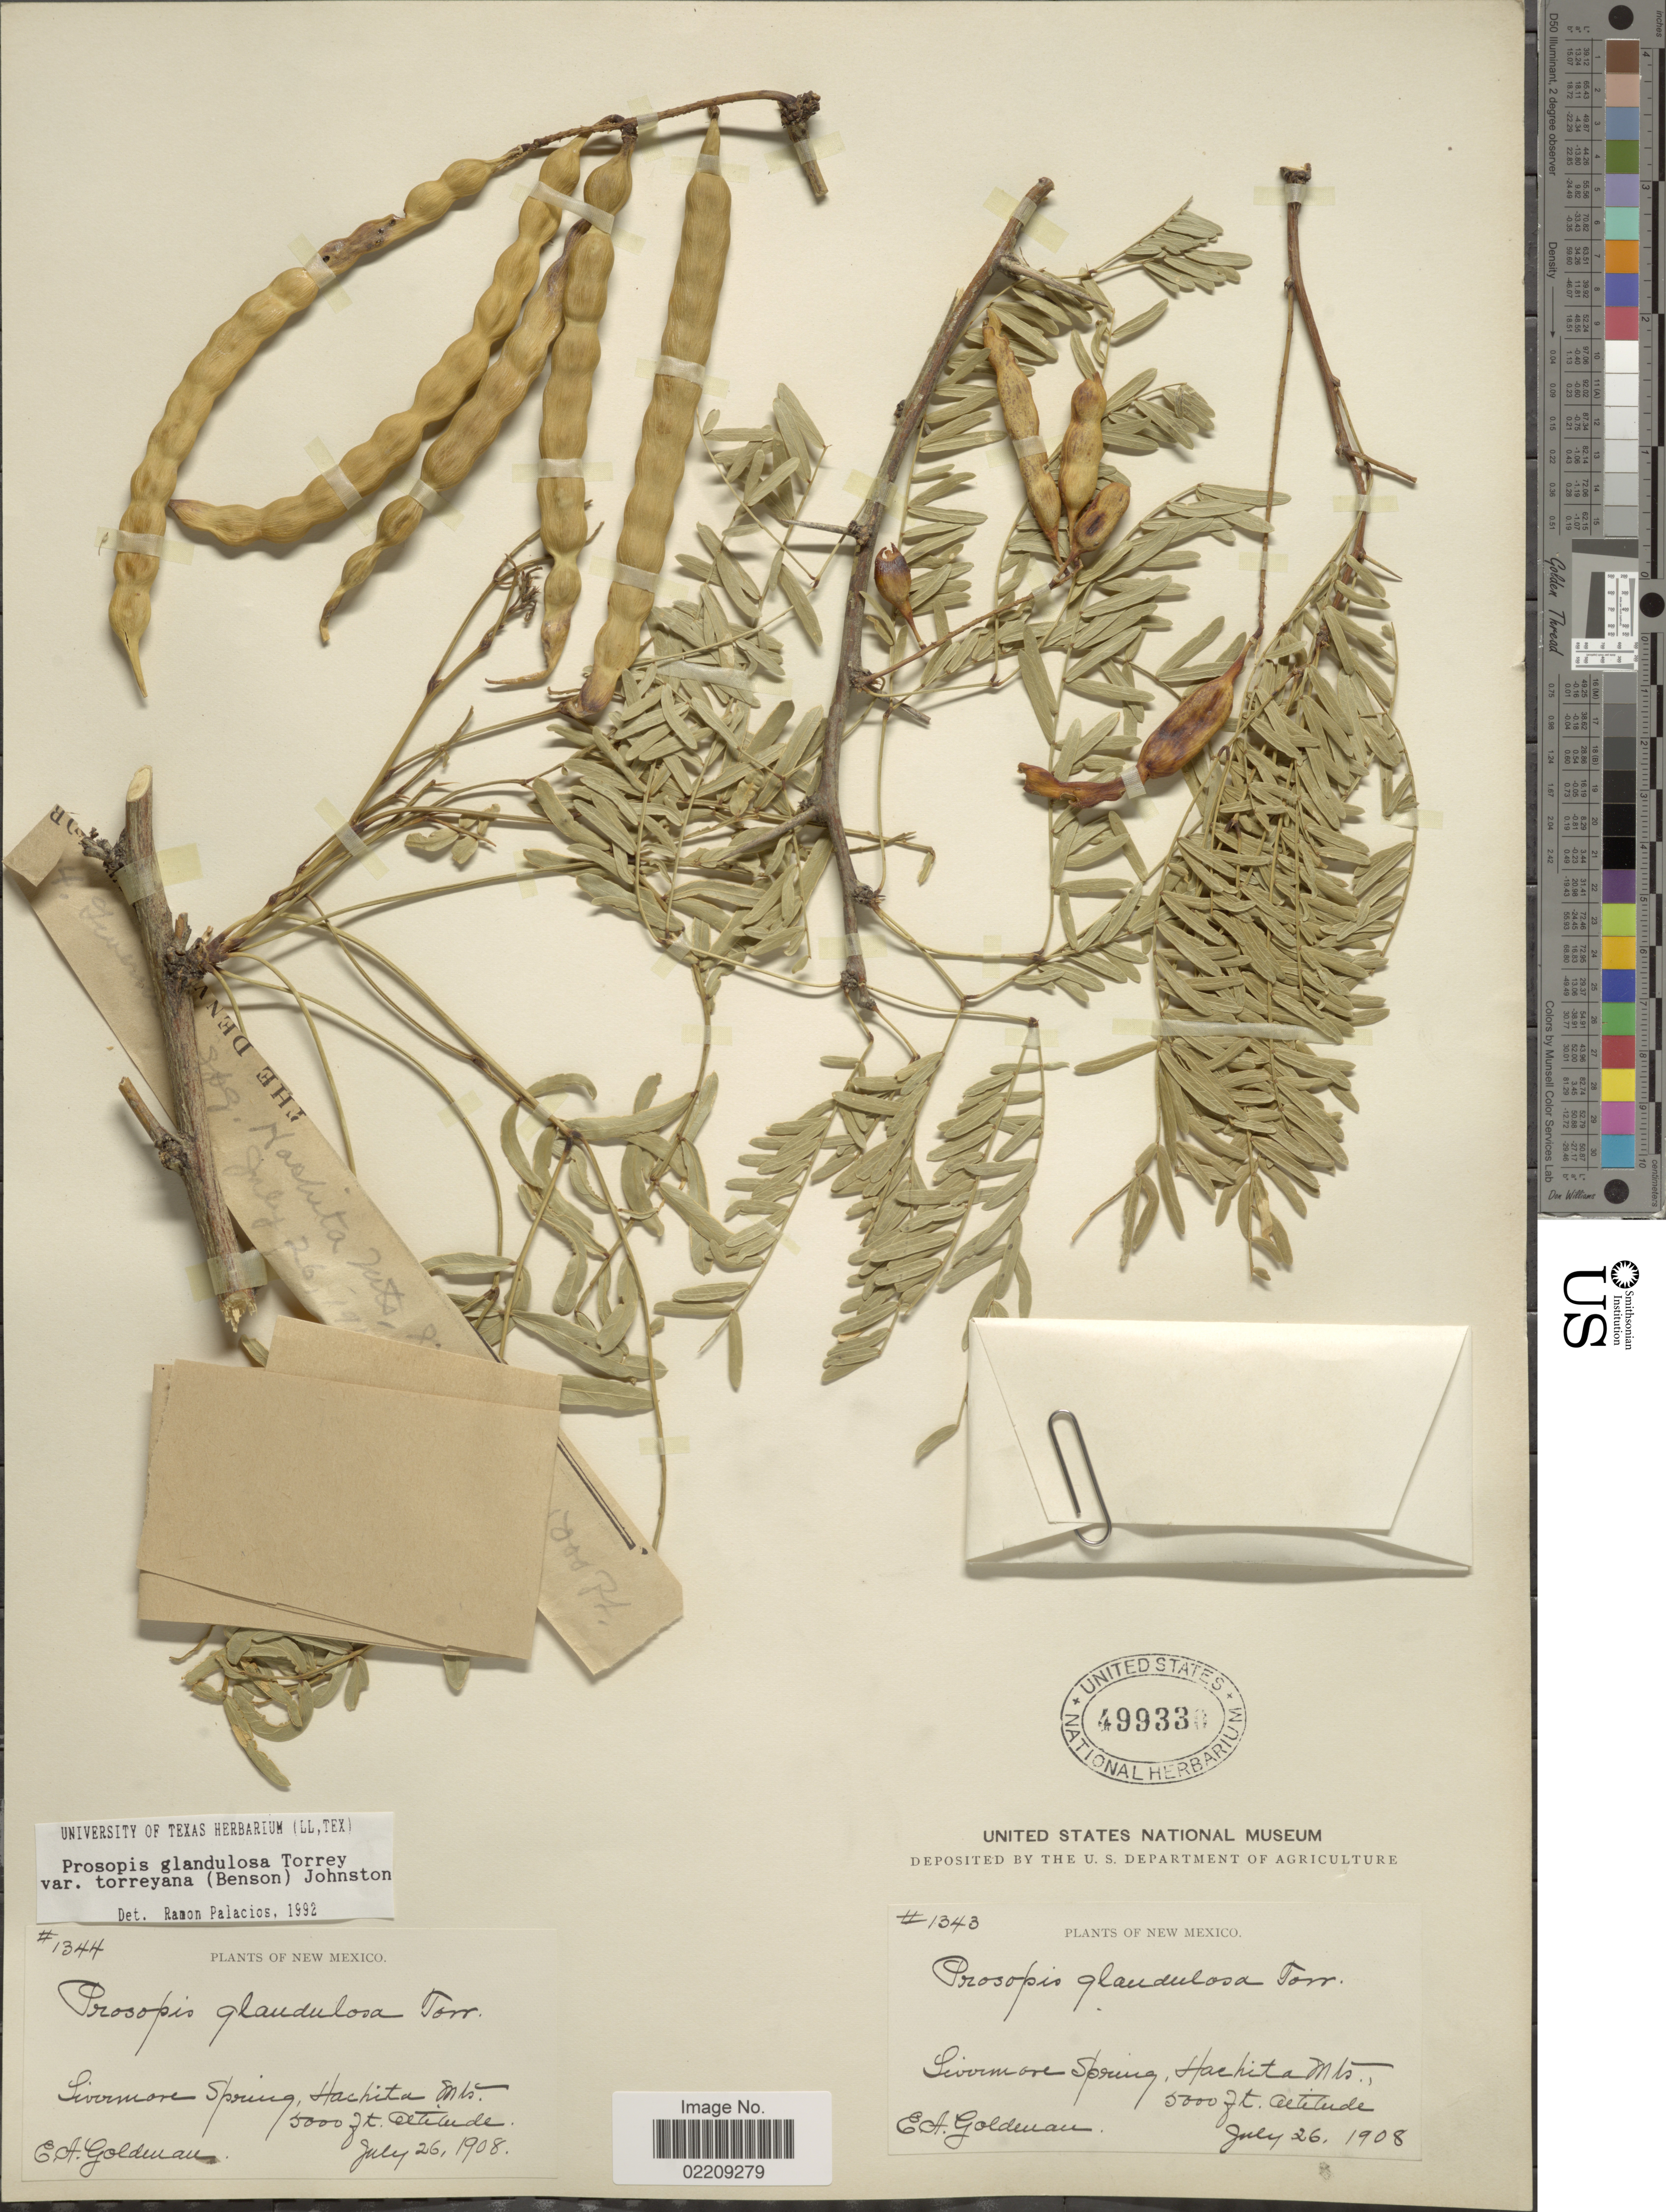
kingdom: Plantae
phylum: Tracheophyta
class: Magnoliopsida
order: Fabales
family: Fabaceae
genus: Neltuma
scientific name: Neltuma odorata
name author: (Torr. & Frém.) C. E. Hughes & G.P. Lewis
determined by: Strong, Mark T., (BOT), Smithsonian Institution - National Museum of Natural History (UNITED STATES)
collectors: E. A. Goldman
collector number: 1343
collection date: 1908-07-26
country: United States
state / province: New Mexico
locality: Livermore Spring, Hachita Mts.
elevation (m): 1524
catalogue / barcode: US 499330